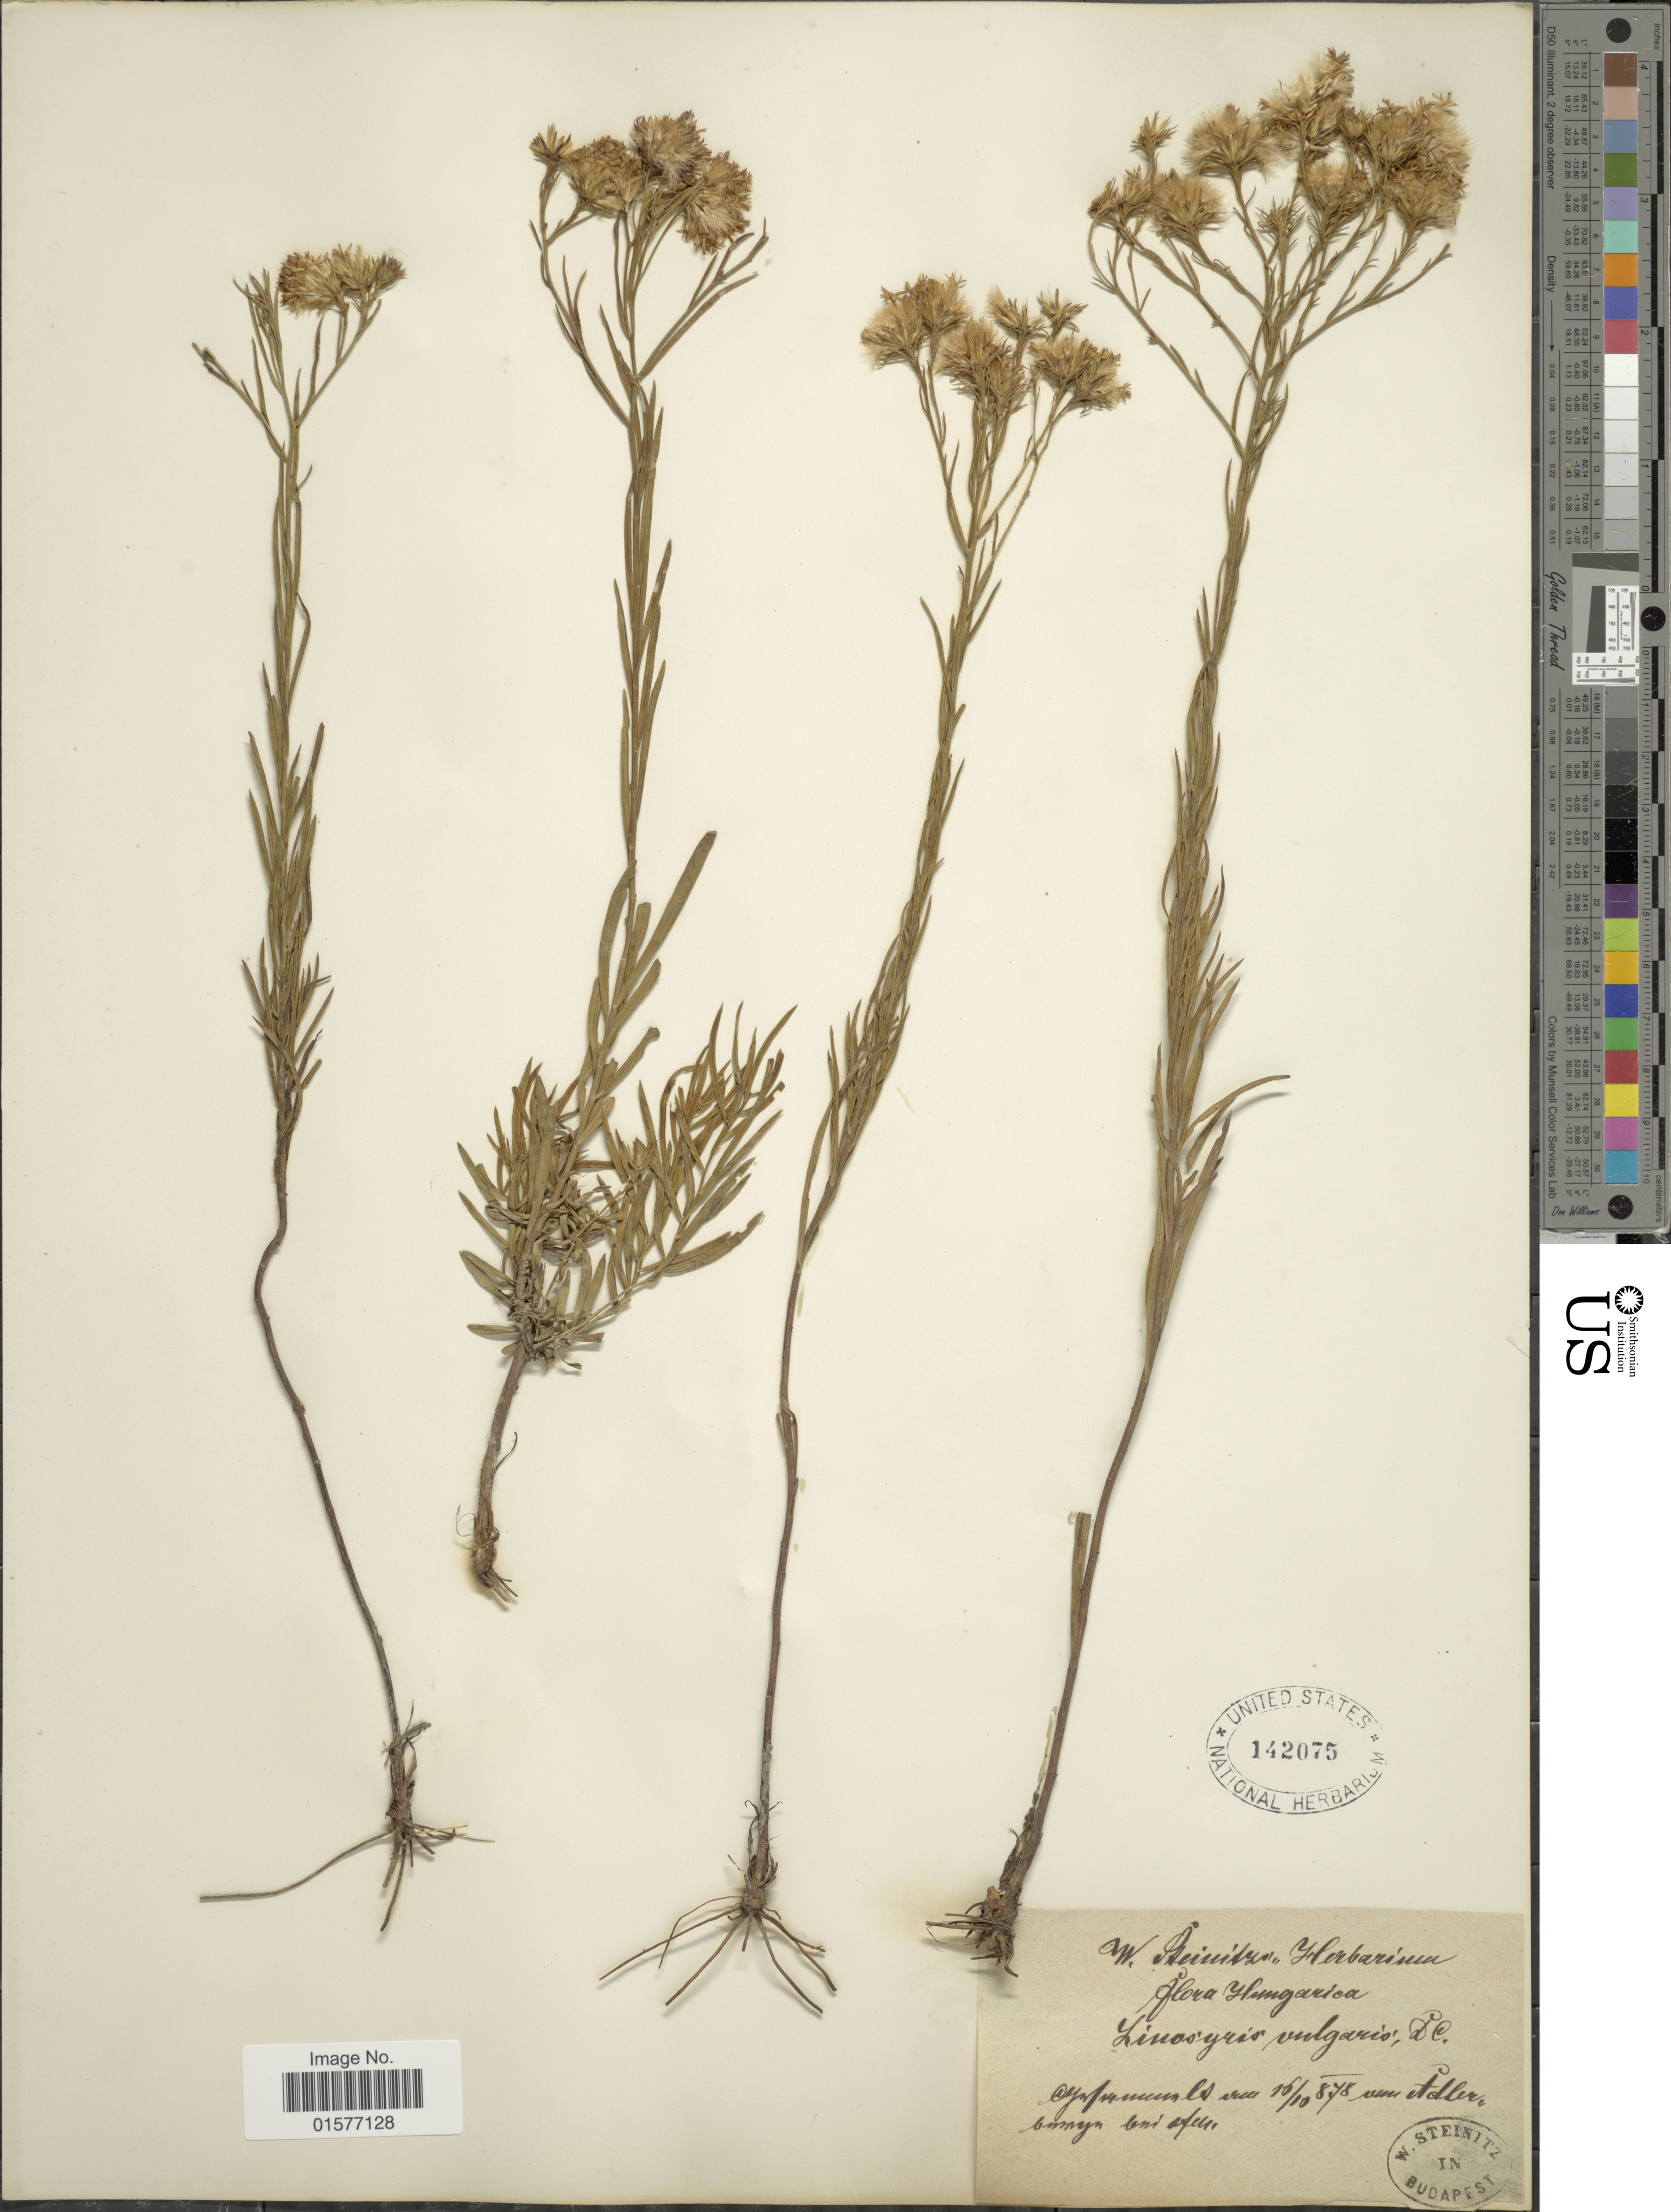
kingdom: Plantae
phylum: Tracheophyta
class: Magnoliopsida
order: Asterales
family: Asteraceae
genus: Linosyris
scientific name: Linosyris vulgaris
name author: Cass. ex Less.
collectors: W. Steinitz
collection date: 1878-10-16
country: Hungary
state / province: Budapest, Capital District of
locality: Cynfernuss var vem Alter bemyn bei after [interpreted]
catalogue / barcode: US 142075